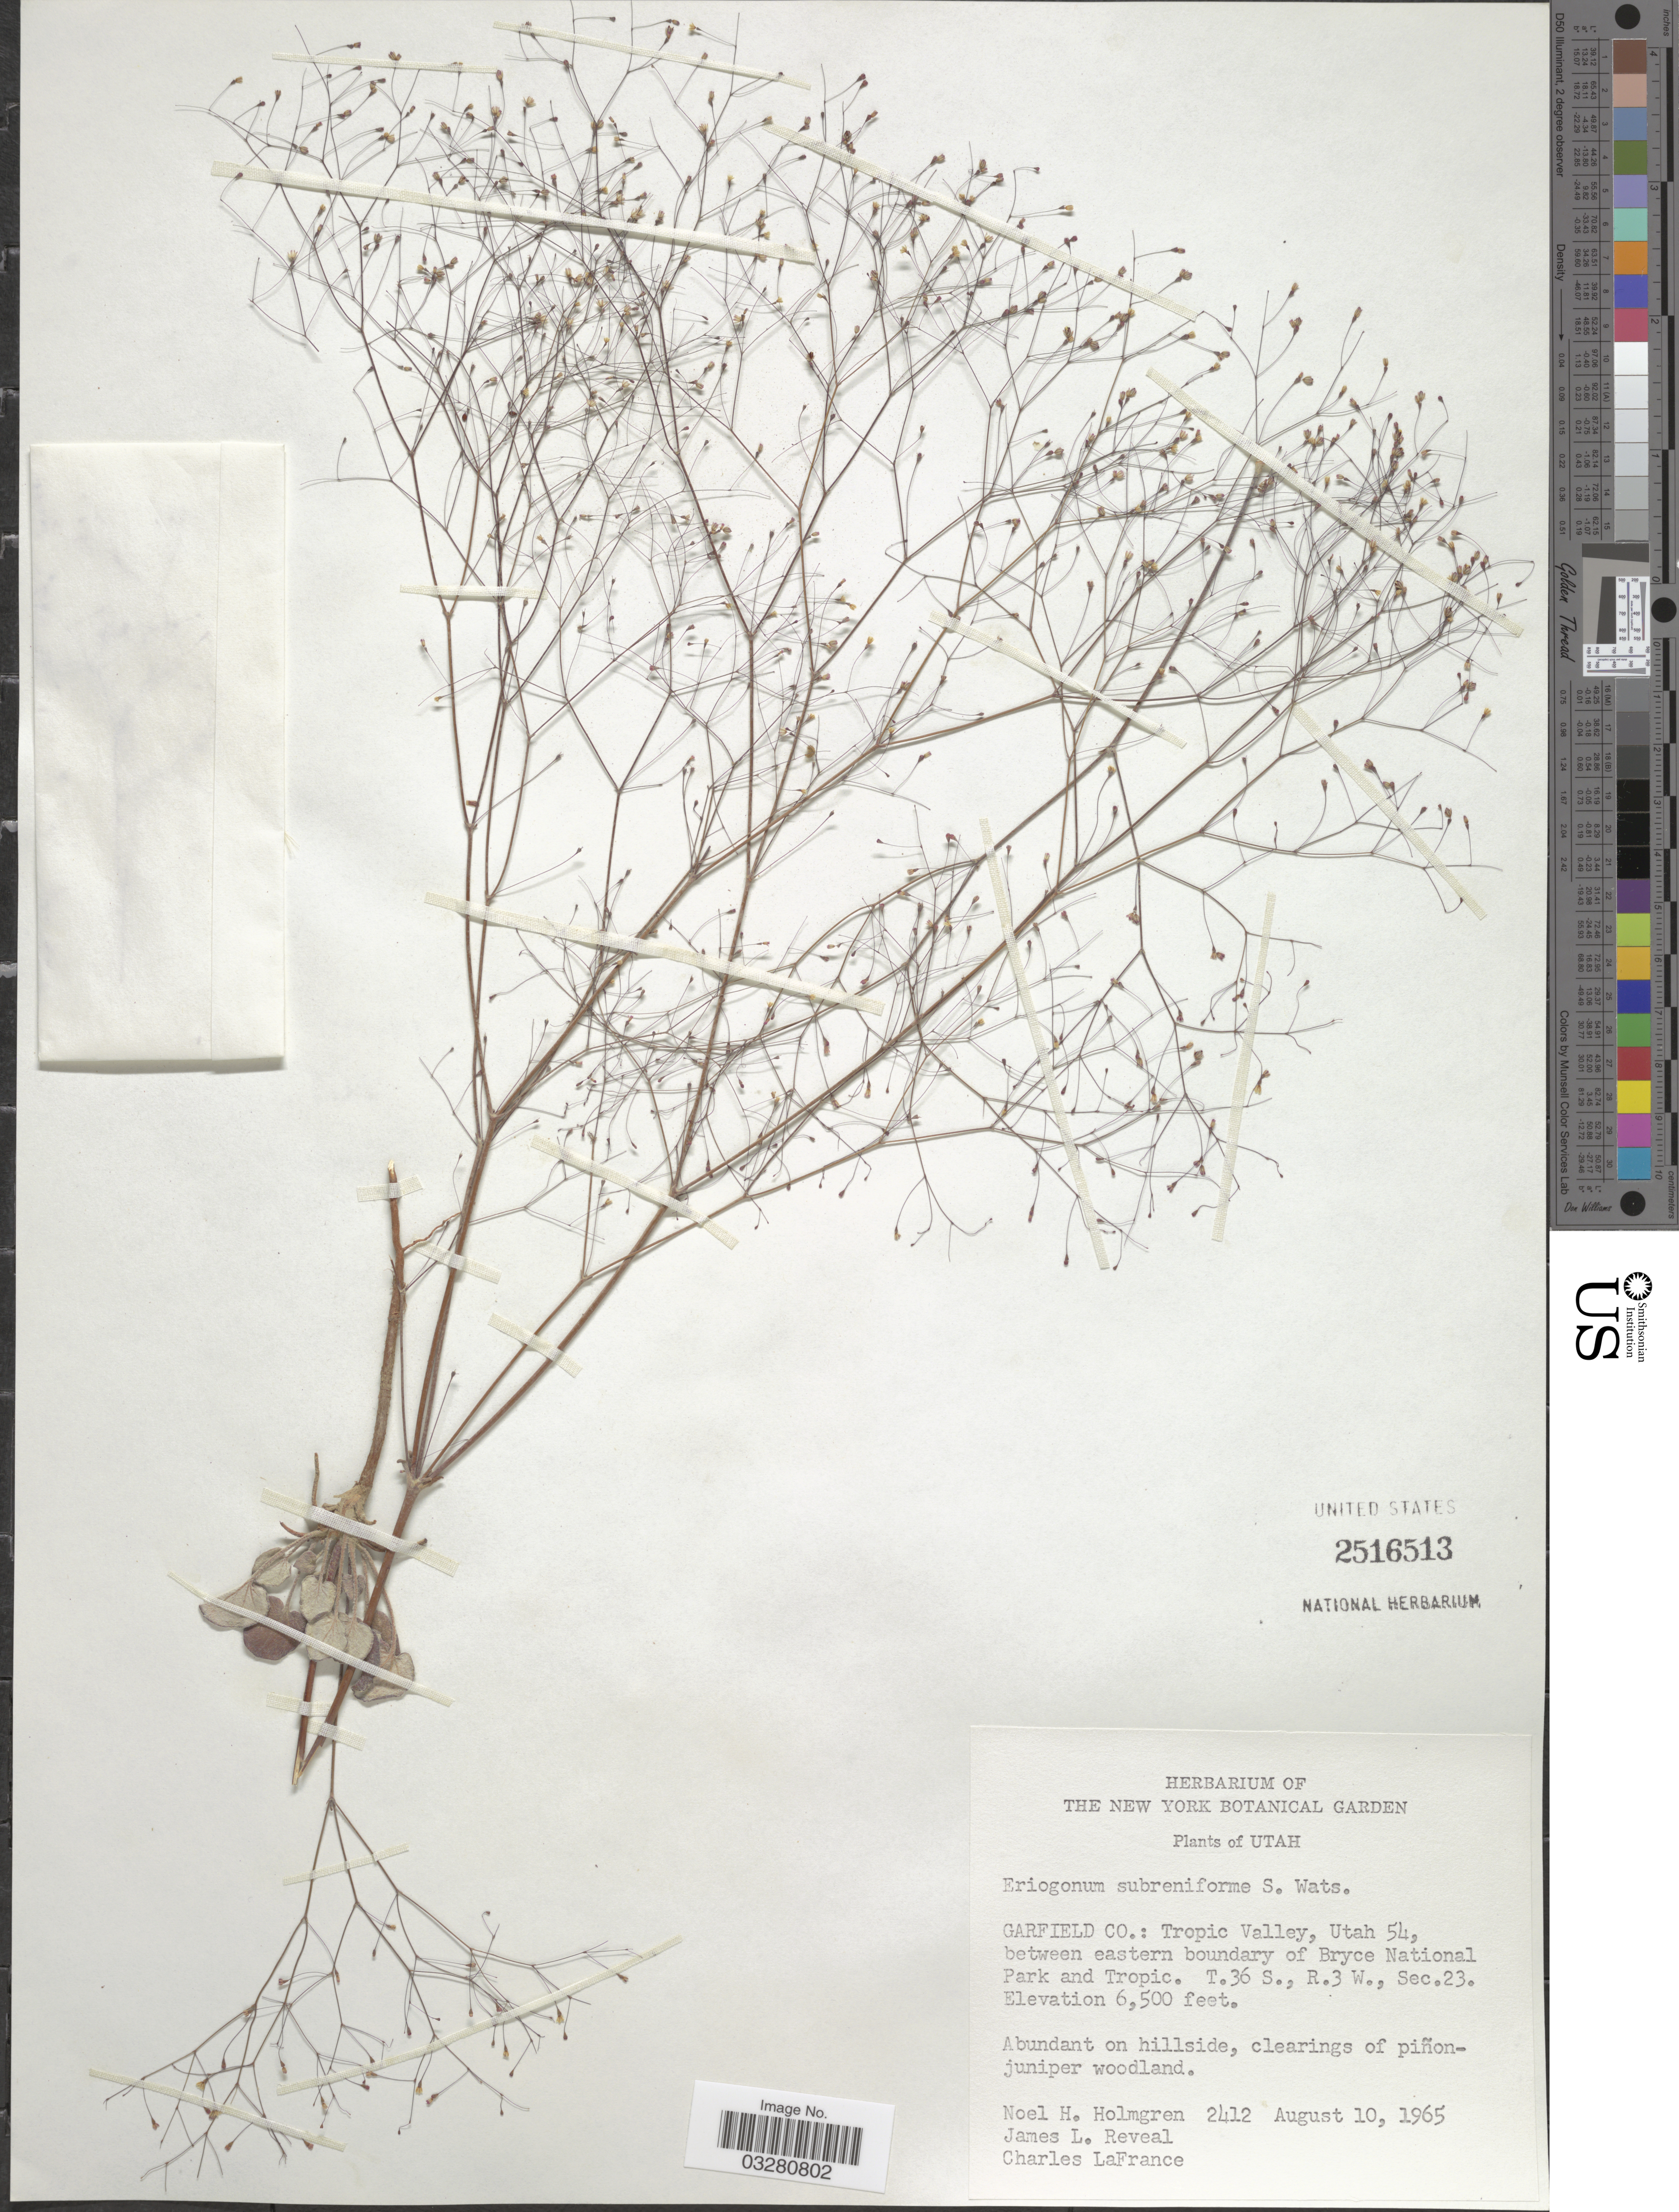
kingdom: Plantae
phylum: Tracheophyta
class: Magnoliopsida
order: Caryophyllales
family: Polygonaceae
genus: Eriogonum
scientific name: Eriogonum subreniforme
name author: S. Watson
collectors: N. H. Holmgren, J. L. Reveal & C. LaFrance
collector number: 2412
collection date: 1965-08-10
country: United States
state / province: Utah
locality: Garfield Co.: Tropic Valley, Utah 54, between eastern boundary of Bryce National Park and Tropic. T.36 S., R.3 W., Sec.23.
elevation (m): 1981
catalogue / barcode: US 2516513